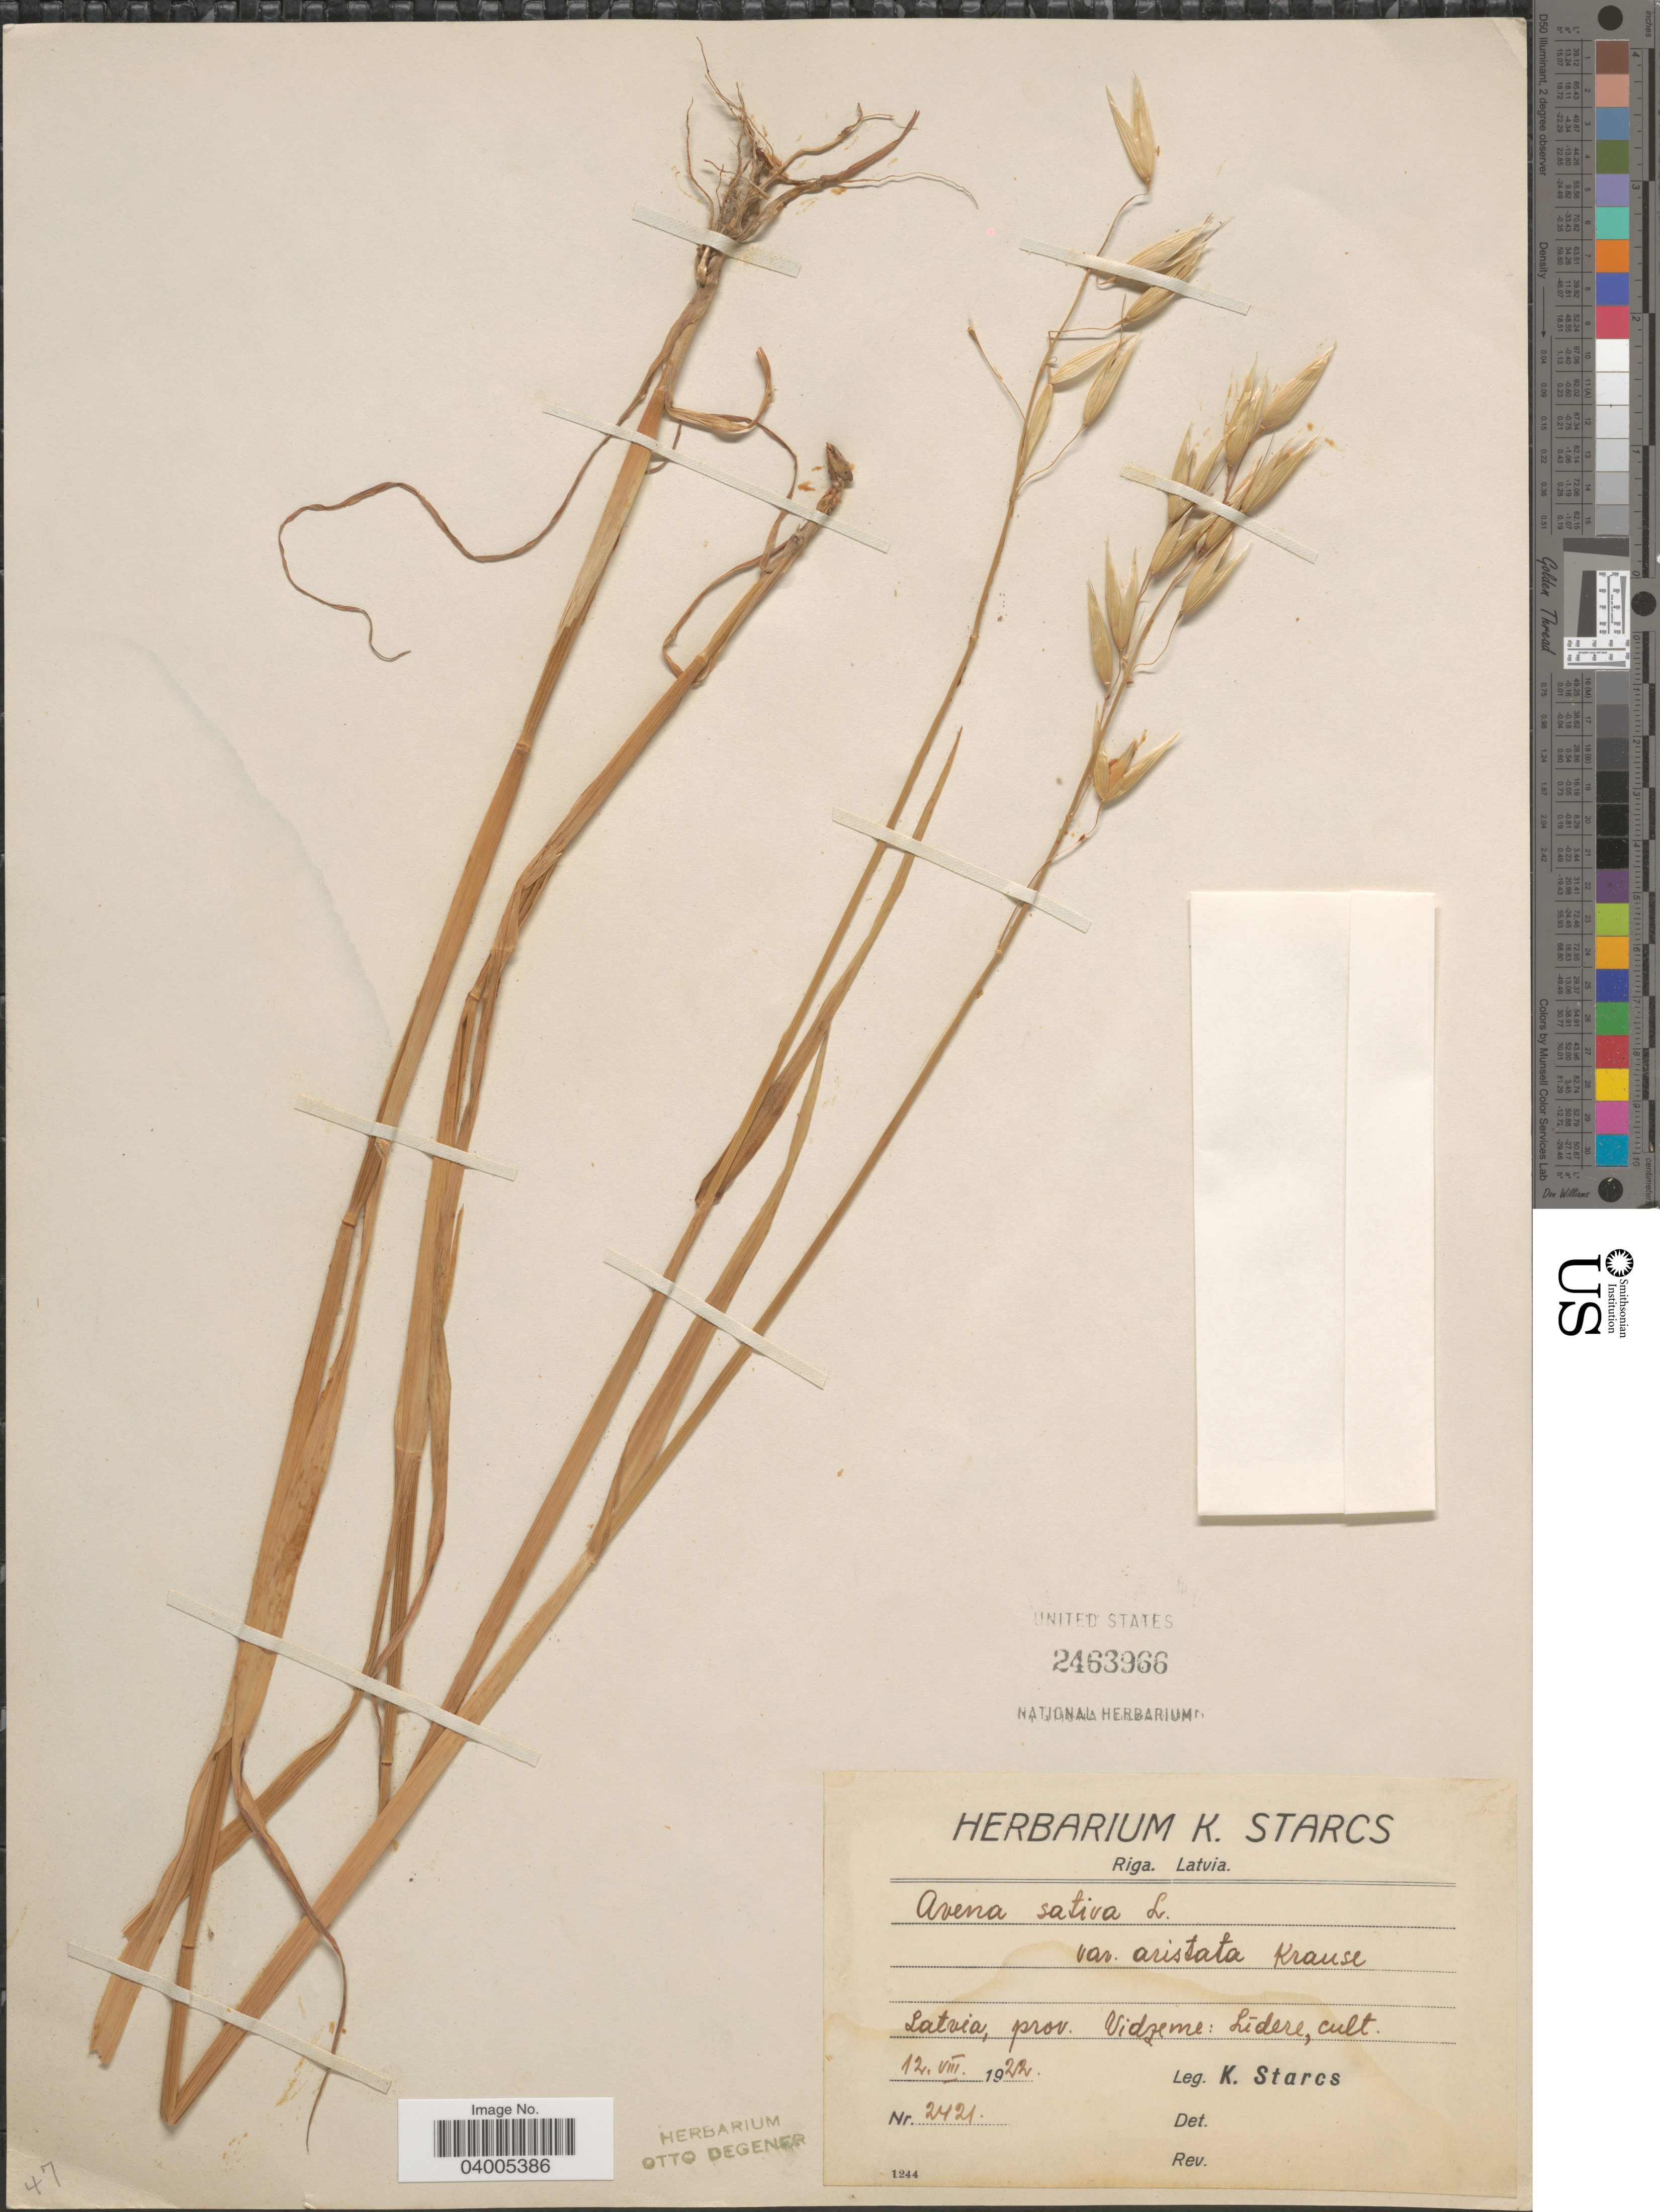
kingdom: Plantae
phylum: Tracheophyta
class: Liliopsida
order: Poales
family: Poaceae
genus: Avena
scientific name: Avena sativa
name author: L.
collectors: K. Starcs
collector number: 2421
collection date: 1922-08-12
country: Latvia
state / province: Riga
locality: Prov. Vidzeme: Lidere, cult.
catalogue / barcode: US 2463966